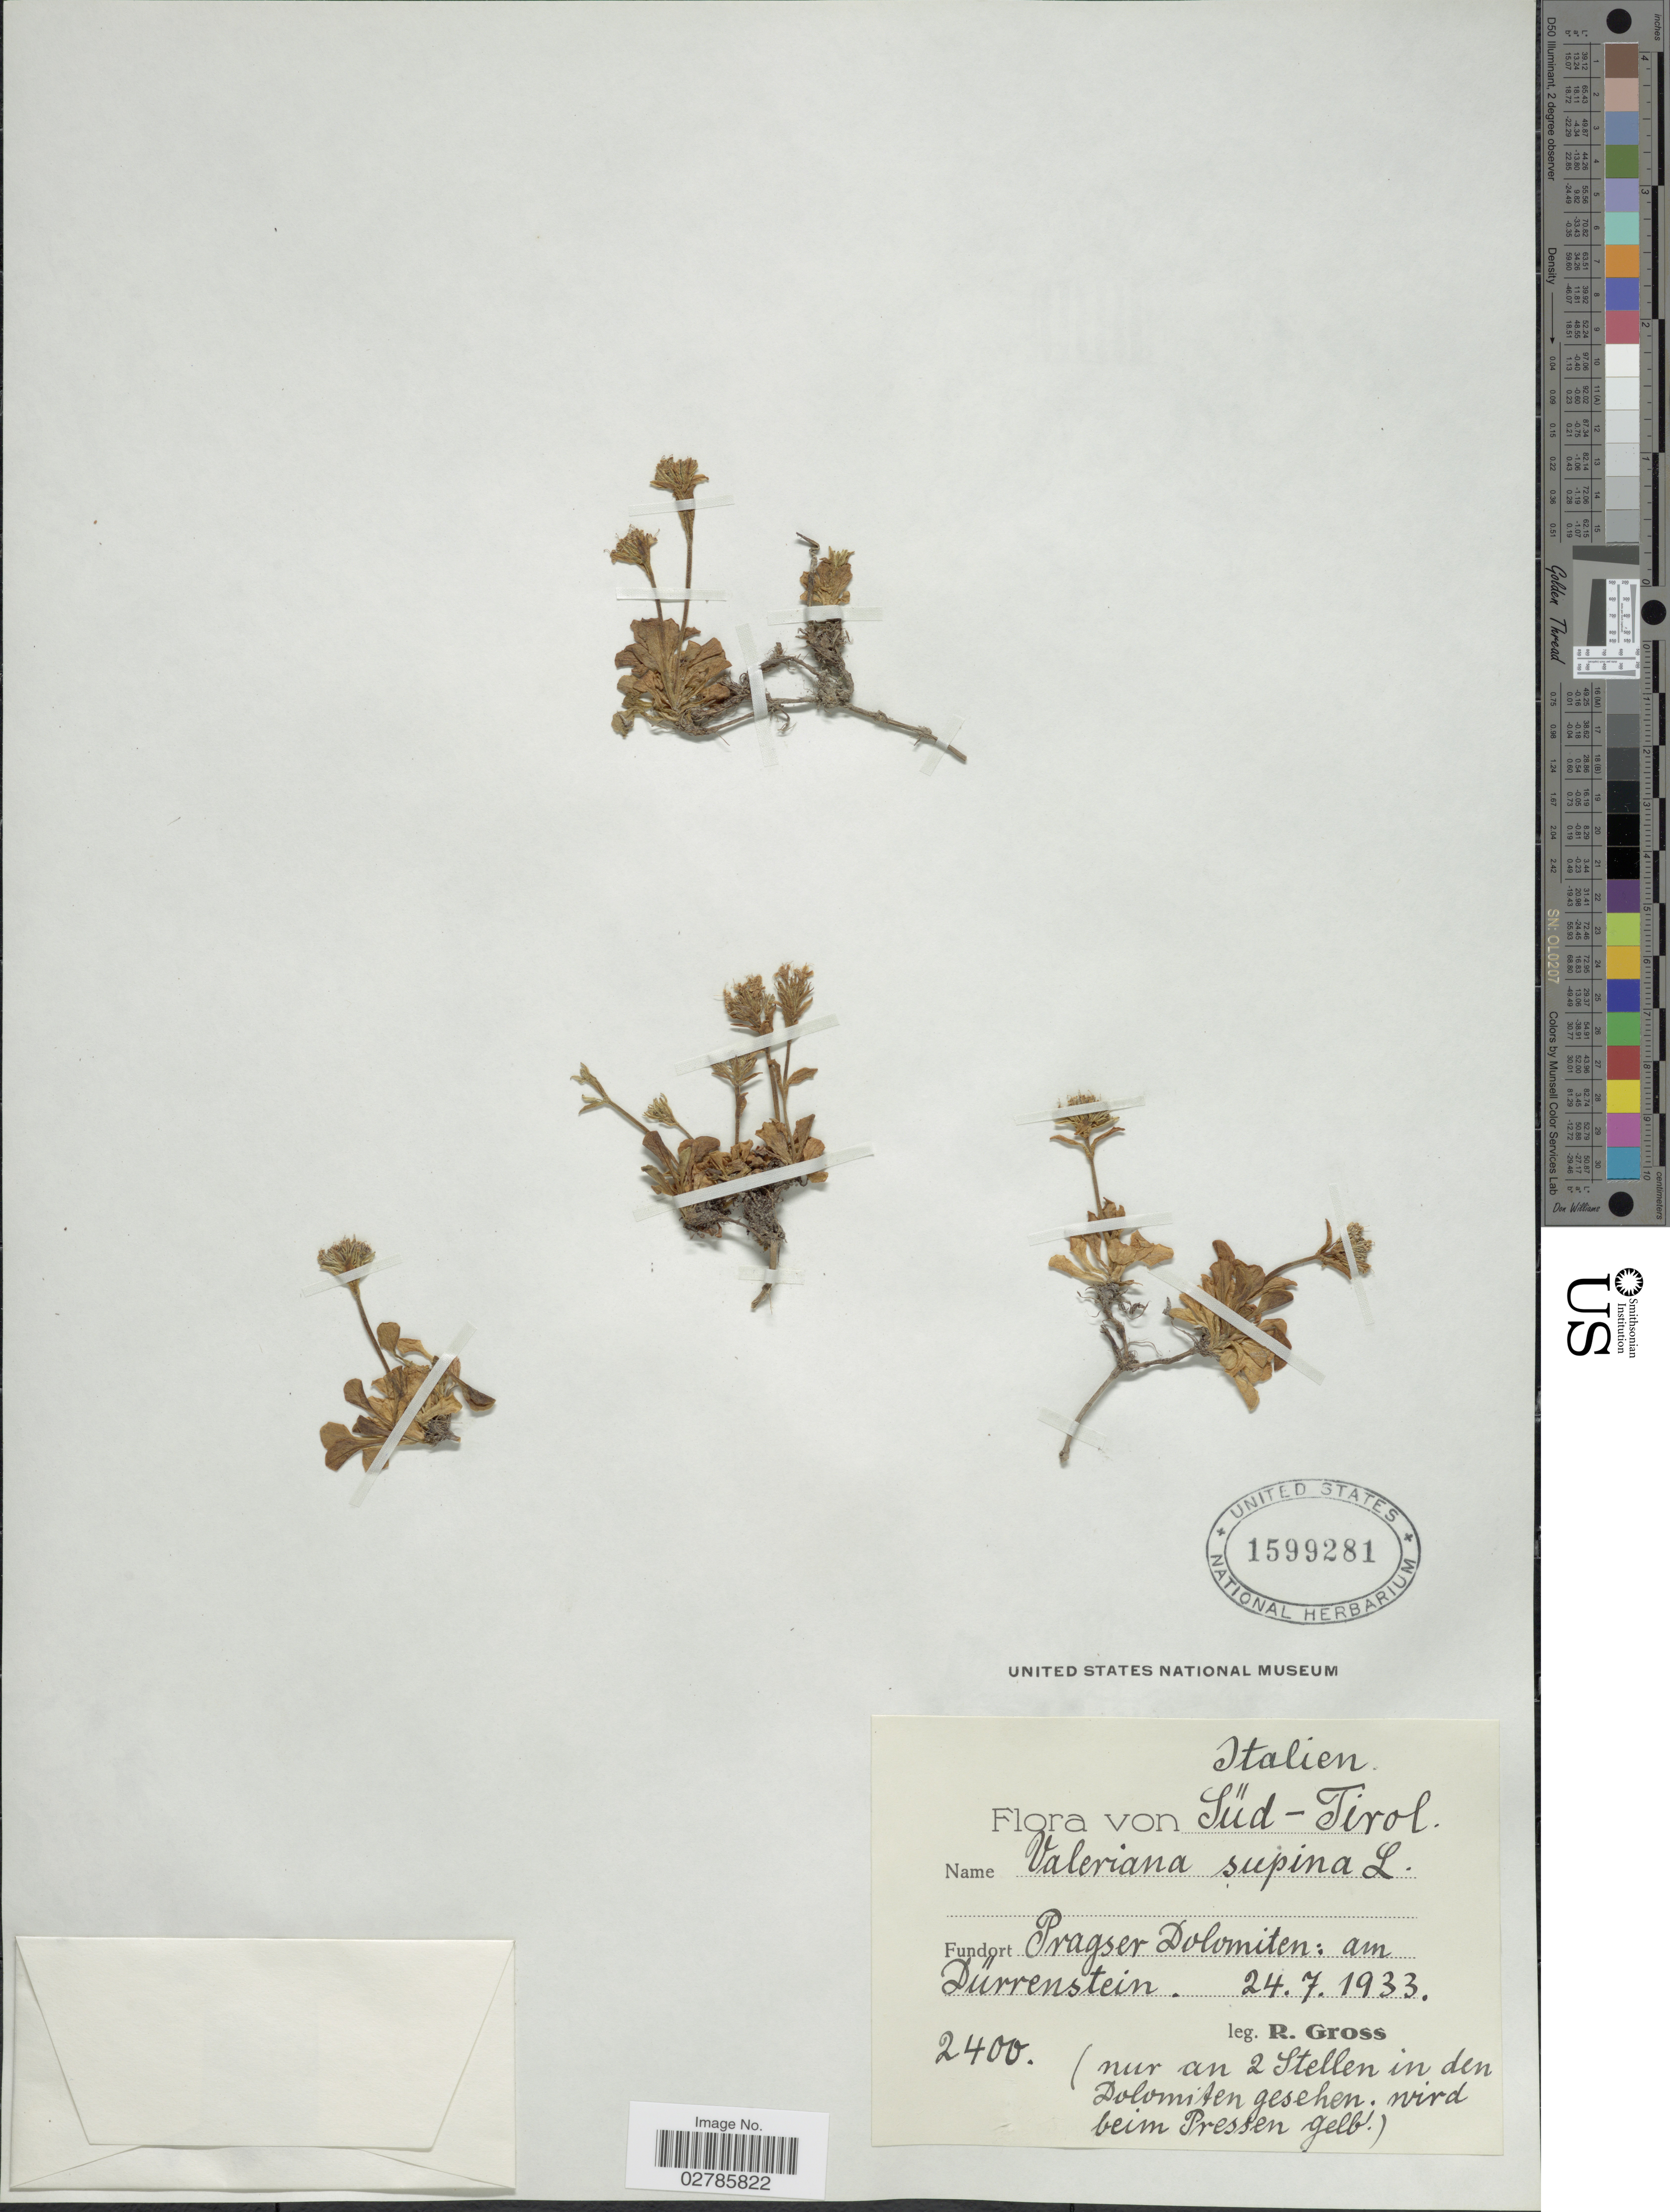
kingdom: Plantae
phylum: Tracheophyta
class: Magnoliopsida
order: Dipsacales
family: Caprifoliaceae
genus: Valeriana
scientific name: Valeriana supina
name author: Ard.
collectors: R. Gross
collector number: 2400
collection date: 1933-07-24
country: Italy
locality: Süd-Tirol. Pragser Dolomiten: am Dürrenstein. (nur an 2 Stellen in den Dolomiten gesehen. wird beim Pressen gelb.).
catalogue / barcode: US 1599281